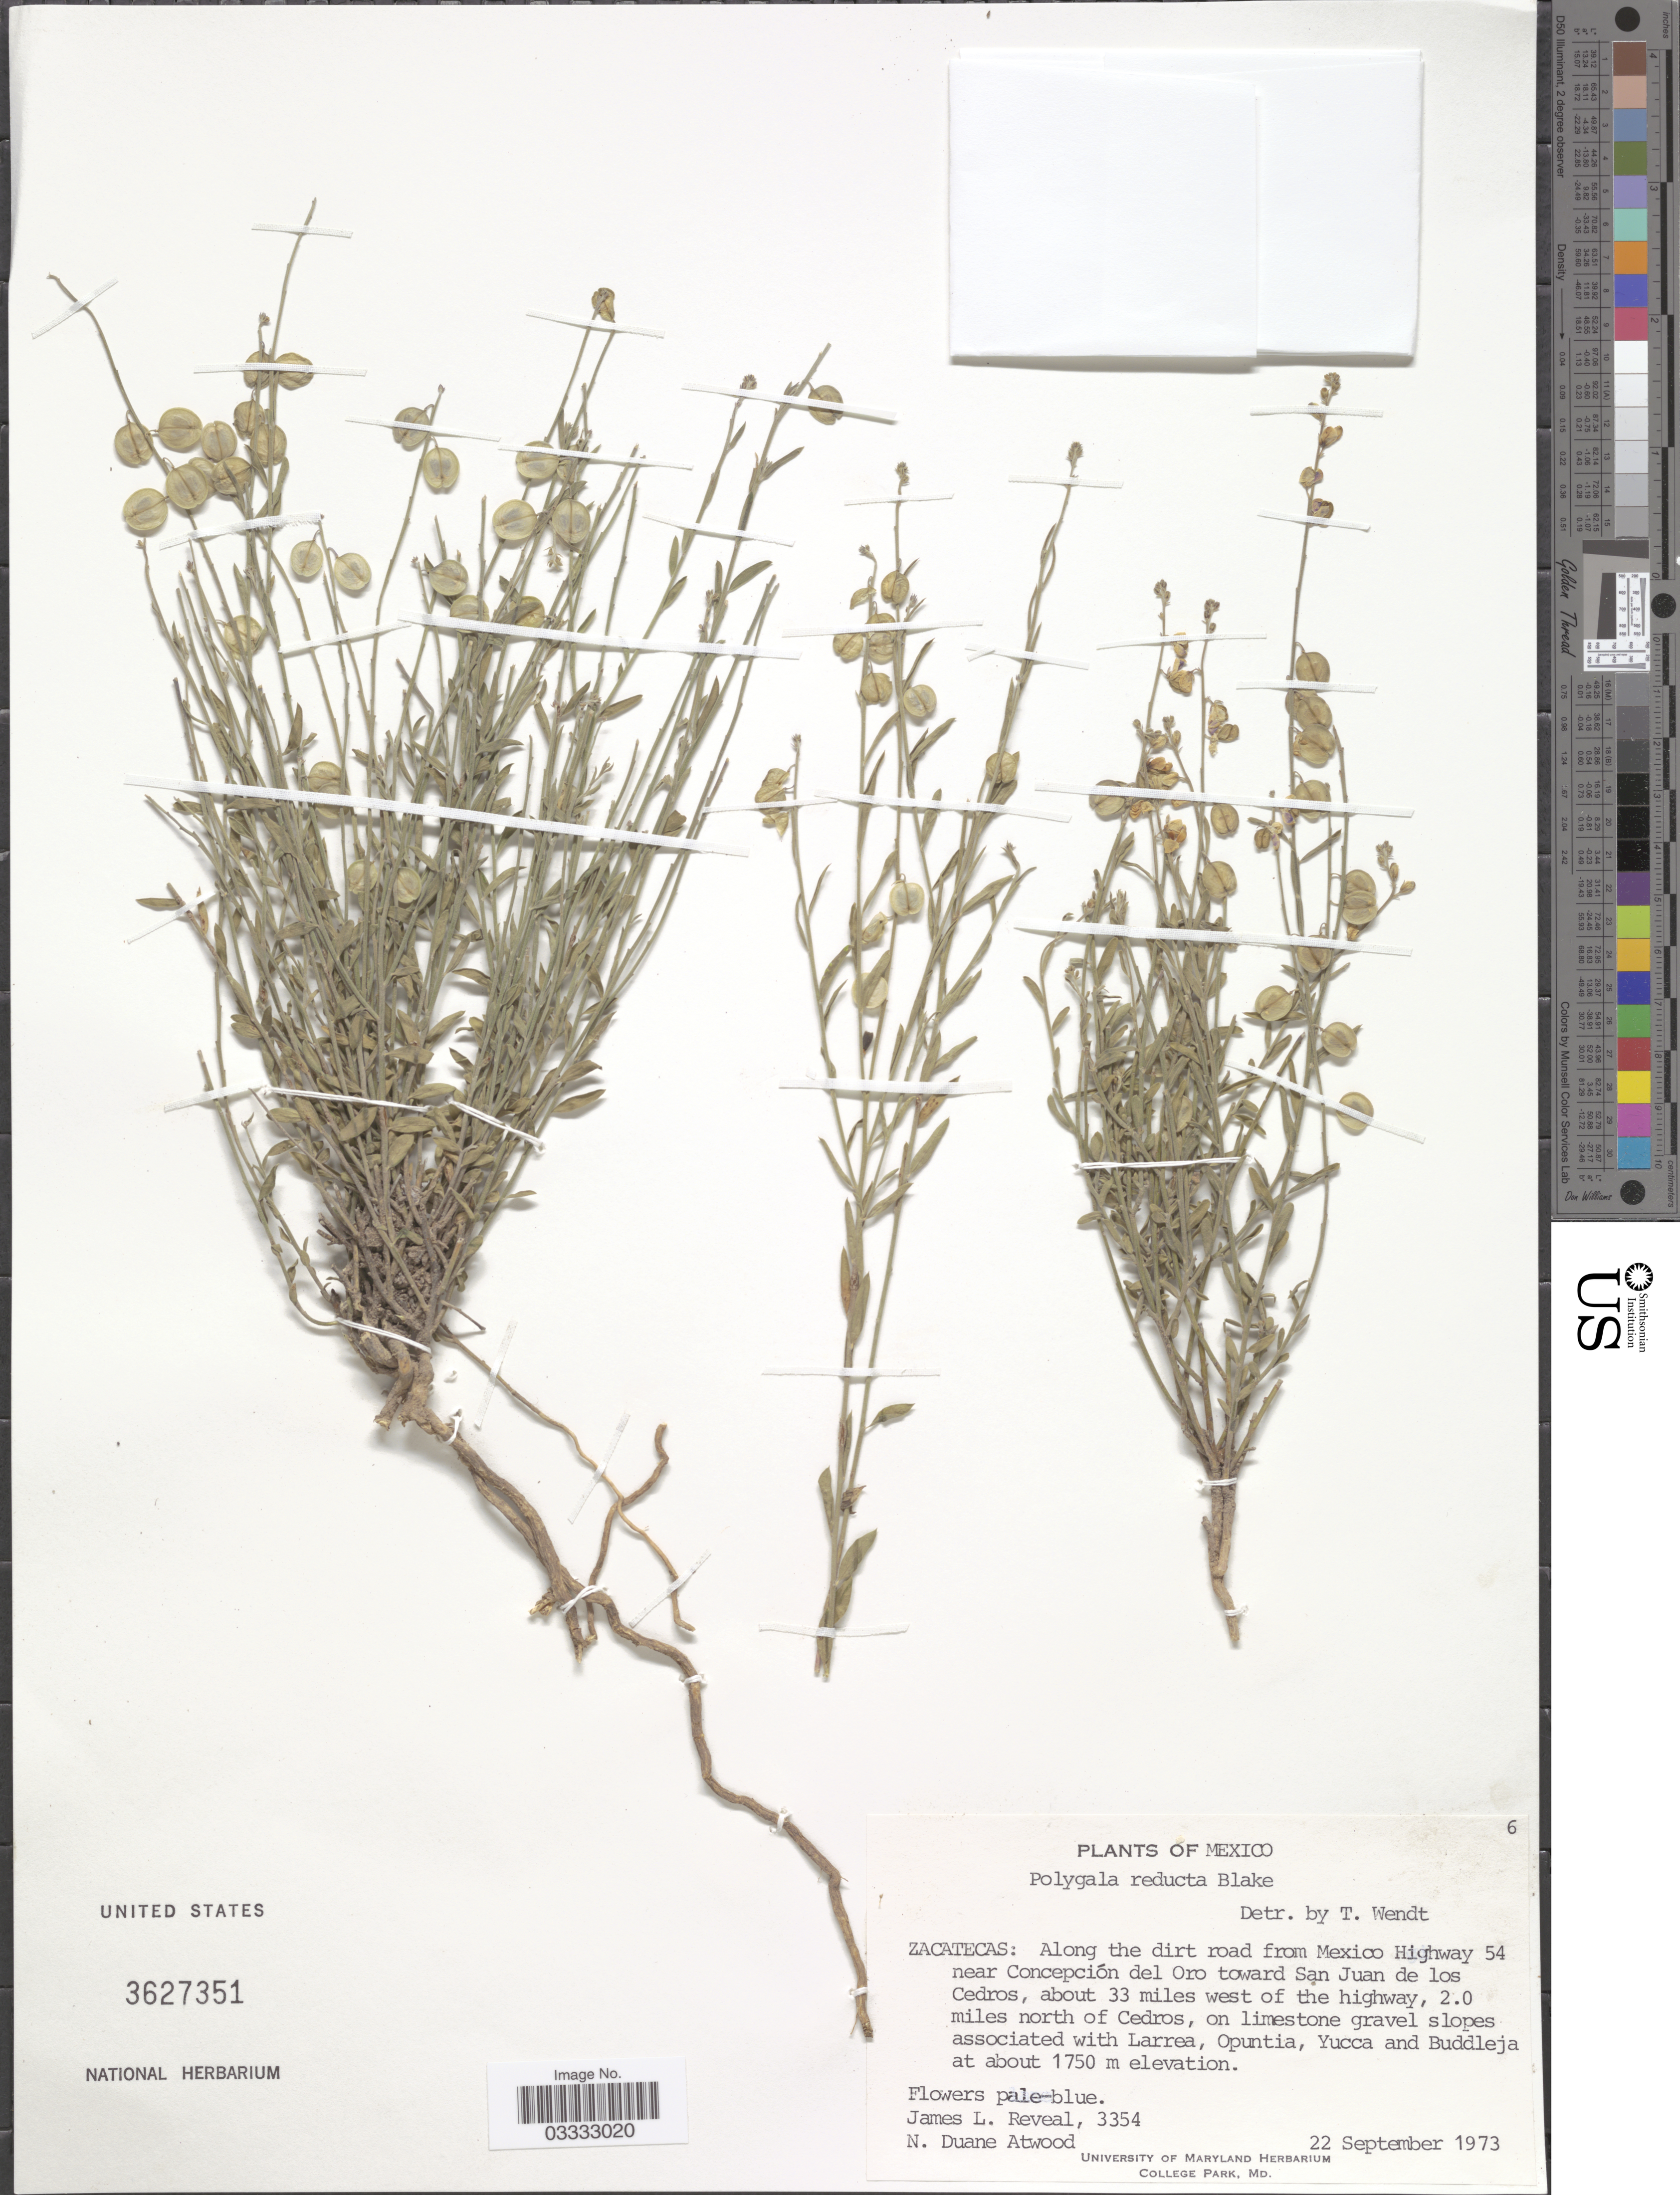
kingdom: Plantae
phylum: Tracheophyta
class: Magnoliopsida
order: Fabales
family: Polygalaceae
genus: Hebecarpa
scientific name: Hebecarpa barbeyana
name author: (Chodat) J.R. Abbott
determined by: Strong, Mark T., (BOT), Smithsonian Institution - National Museum of Natural History (UNITED STATES)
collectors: J. L. Reveal & N. Atwood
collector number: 3354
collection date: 1973-09-22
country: Mexico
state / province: Zacatecas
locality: Along the dirt road from Mexico Highway 54 near Concepción del Oro toward San Juan de los Cedros, about 33 miles west of the highway, 2.0 miles north of Cedros.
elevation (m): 1750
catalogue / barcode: US 3627351